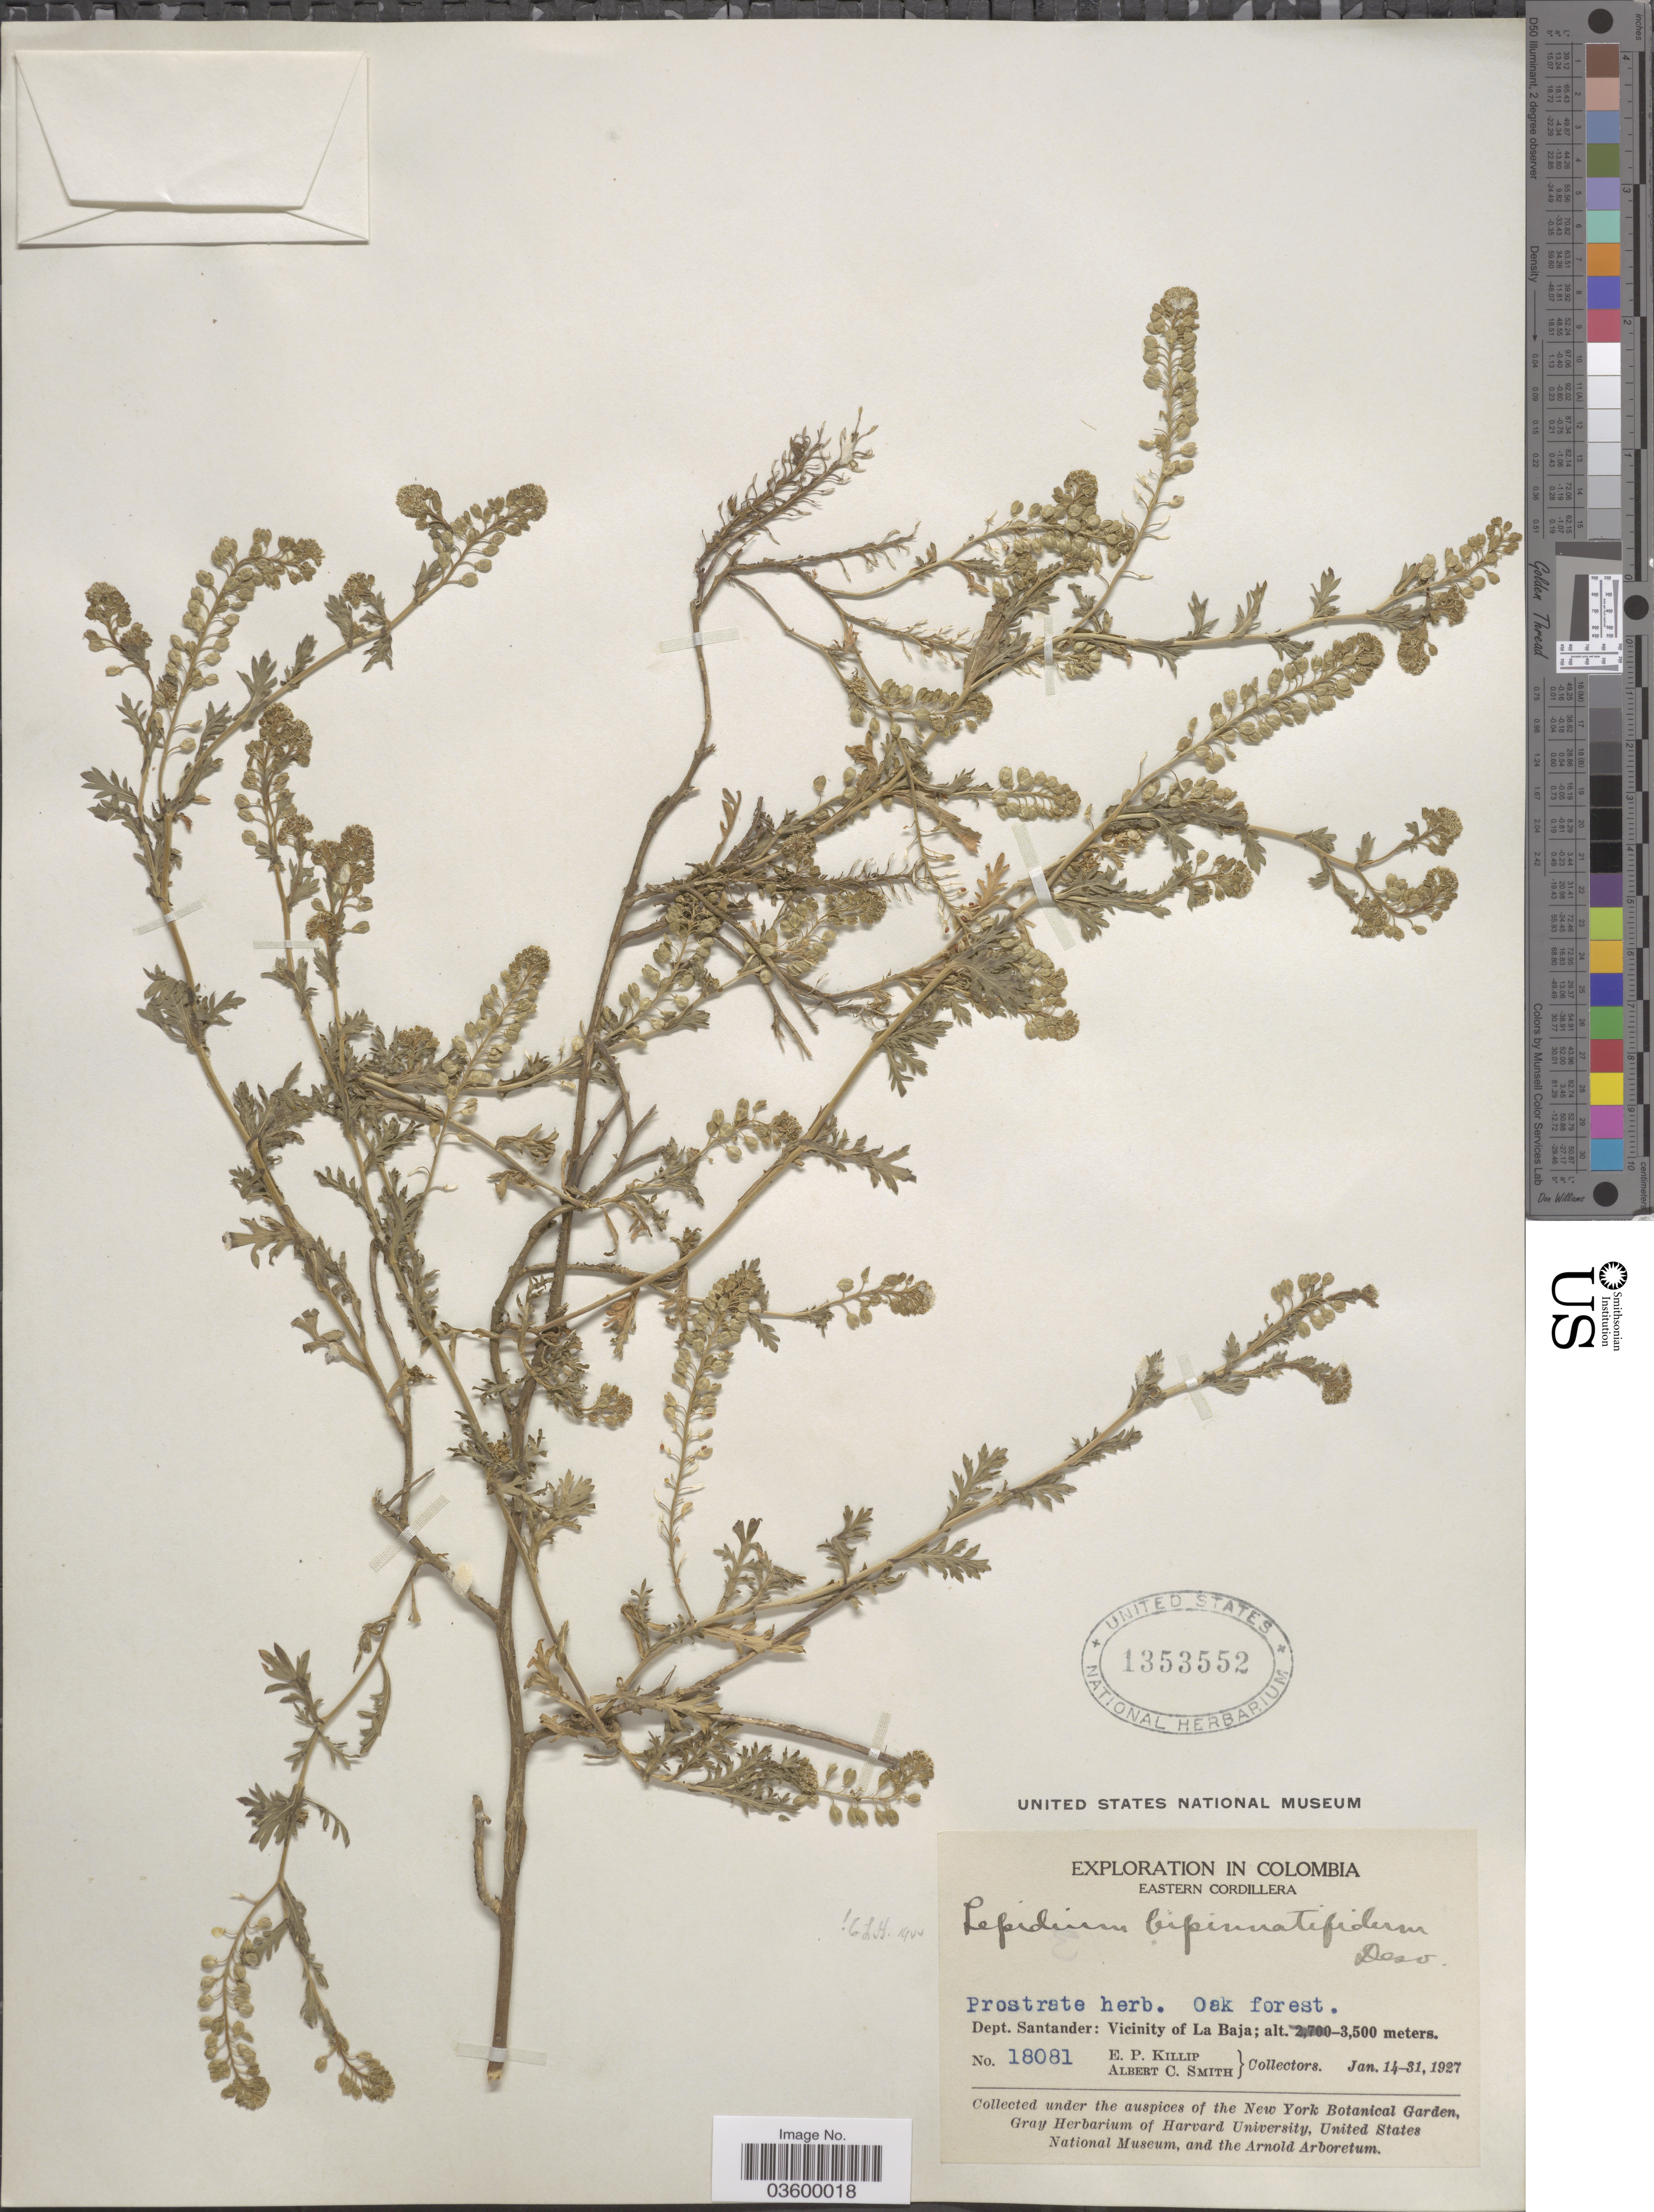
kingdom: Plantae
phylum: Tracheophyta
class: Magnoliopsida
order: Brassicales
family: Brassicaceae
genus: Lepidium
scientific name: Lepidium bipinnatifidum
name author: Desv.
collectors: E. P. Killip & A. C. Smith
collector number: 18081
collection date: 1927-01-14/1927-01-31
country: Colombia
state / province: Santander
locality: Eastern Cordillera. Dept. Santander: Vicinity of La Baja.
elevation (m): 3500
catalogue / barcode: US 1353552